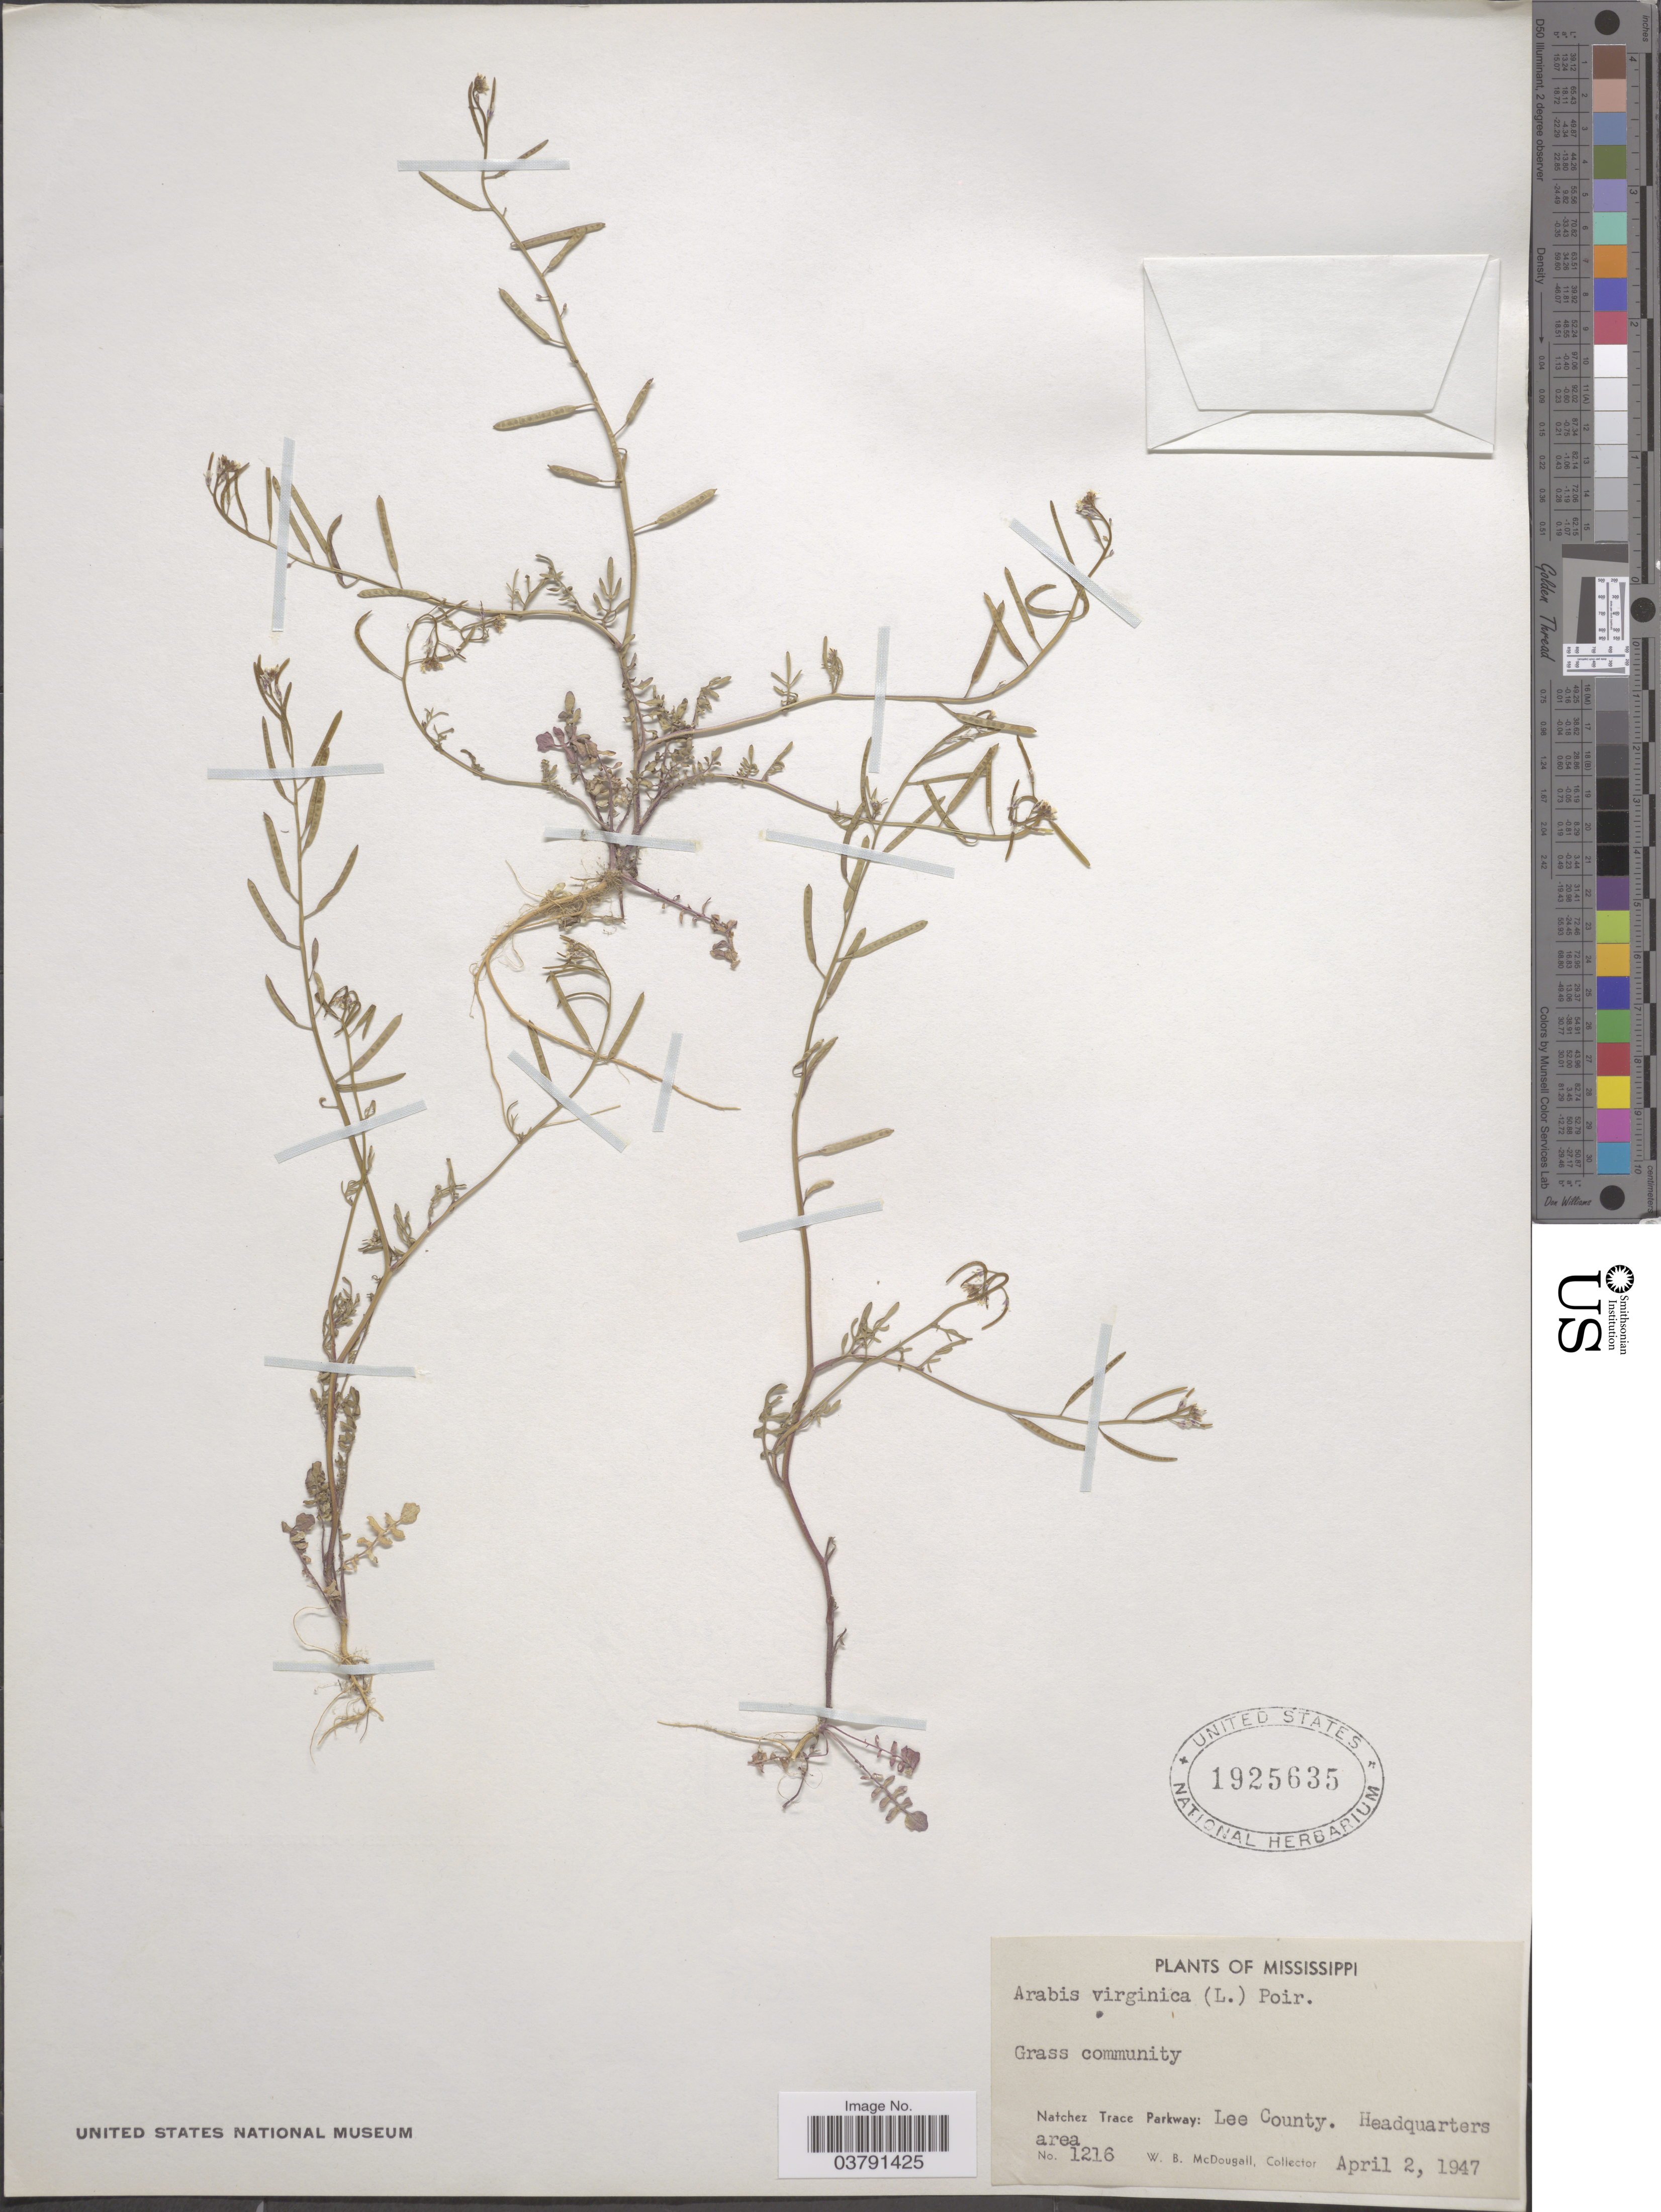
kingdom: Plantae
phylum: Tracheophyta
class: Magnoliopsida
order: Brassicales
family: Brassicaceae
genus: Planodes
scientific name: Planodes virginicum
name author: (L.) Greene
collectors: W. B. McDougall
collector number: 1216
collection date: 1947-04-02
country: United States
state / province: Mississippi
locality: Natchez Trace Parkway: Lee County. Headquarters area.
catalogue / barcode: US 1925635